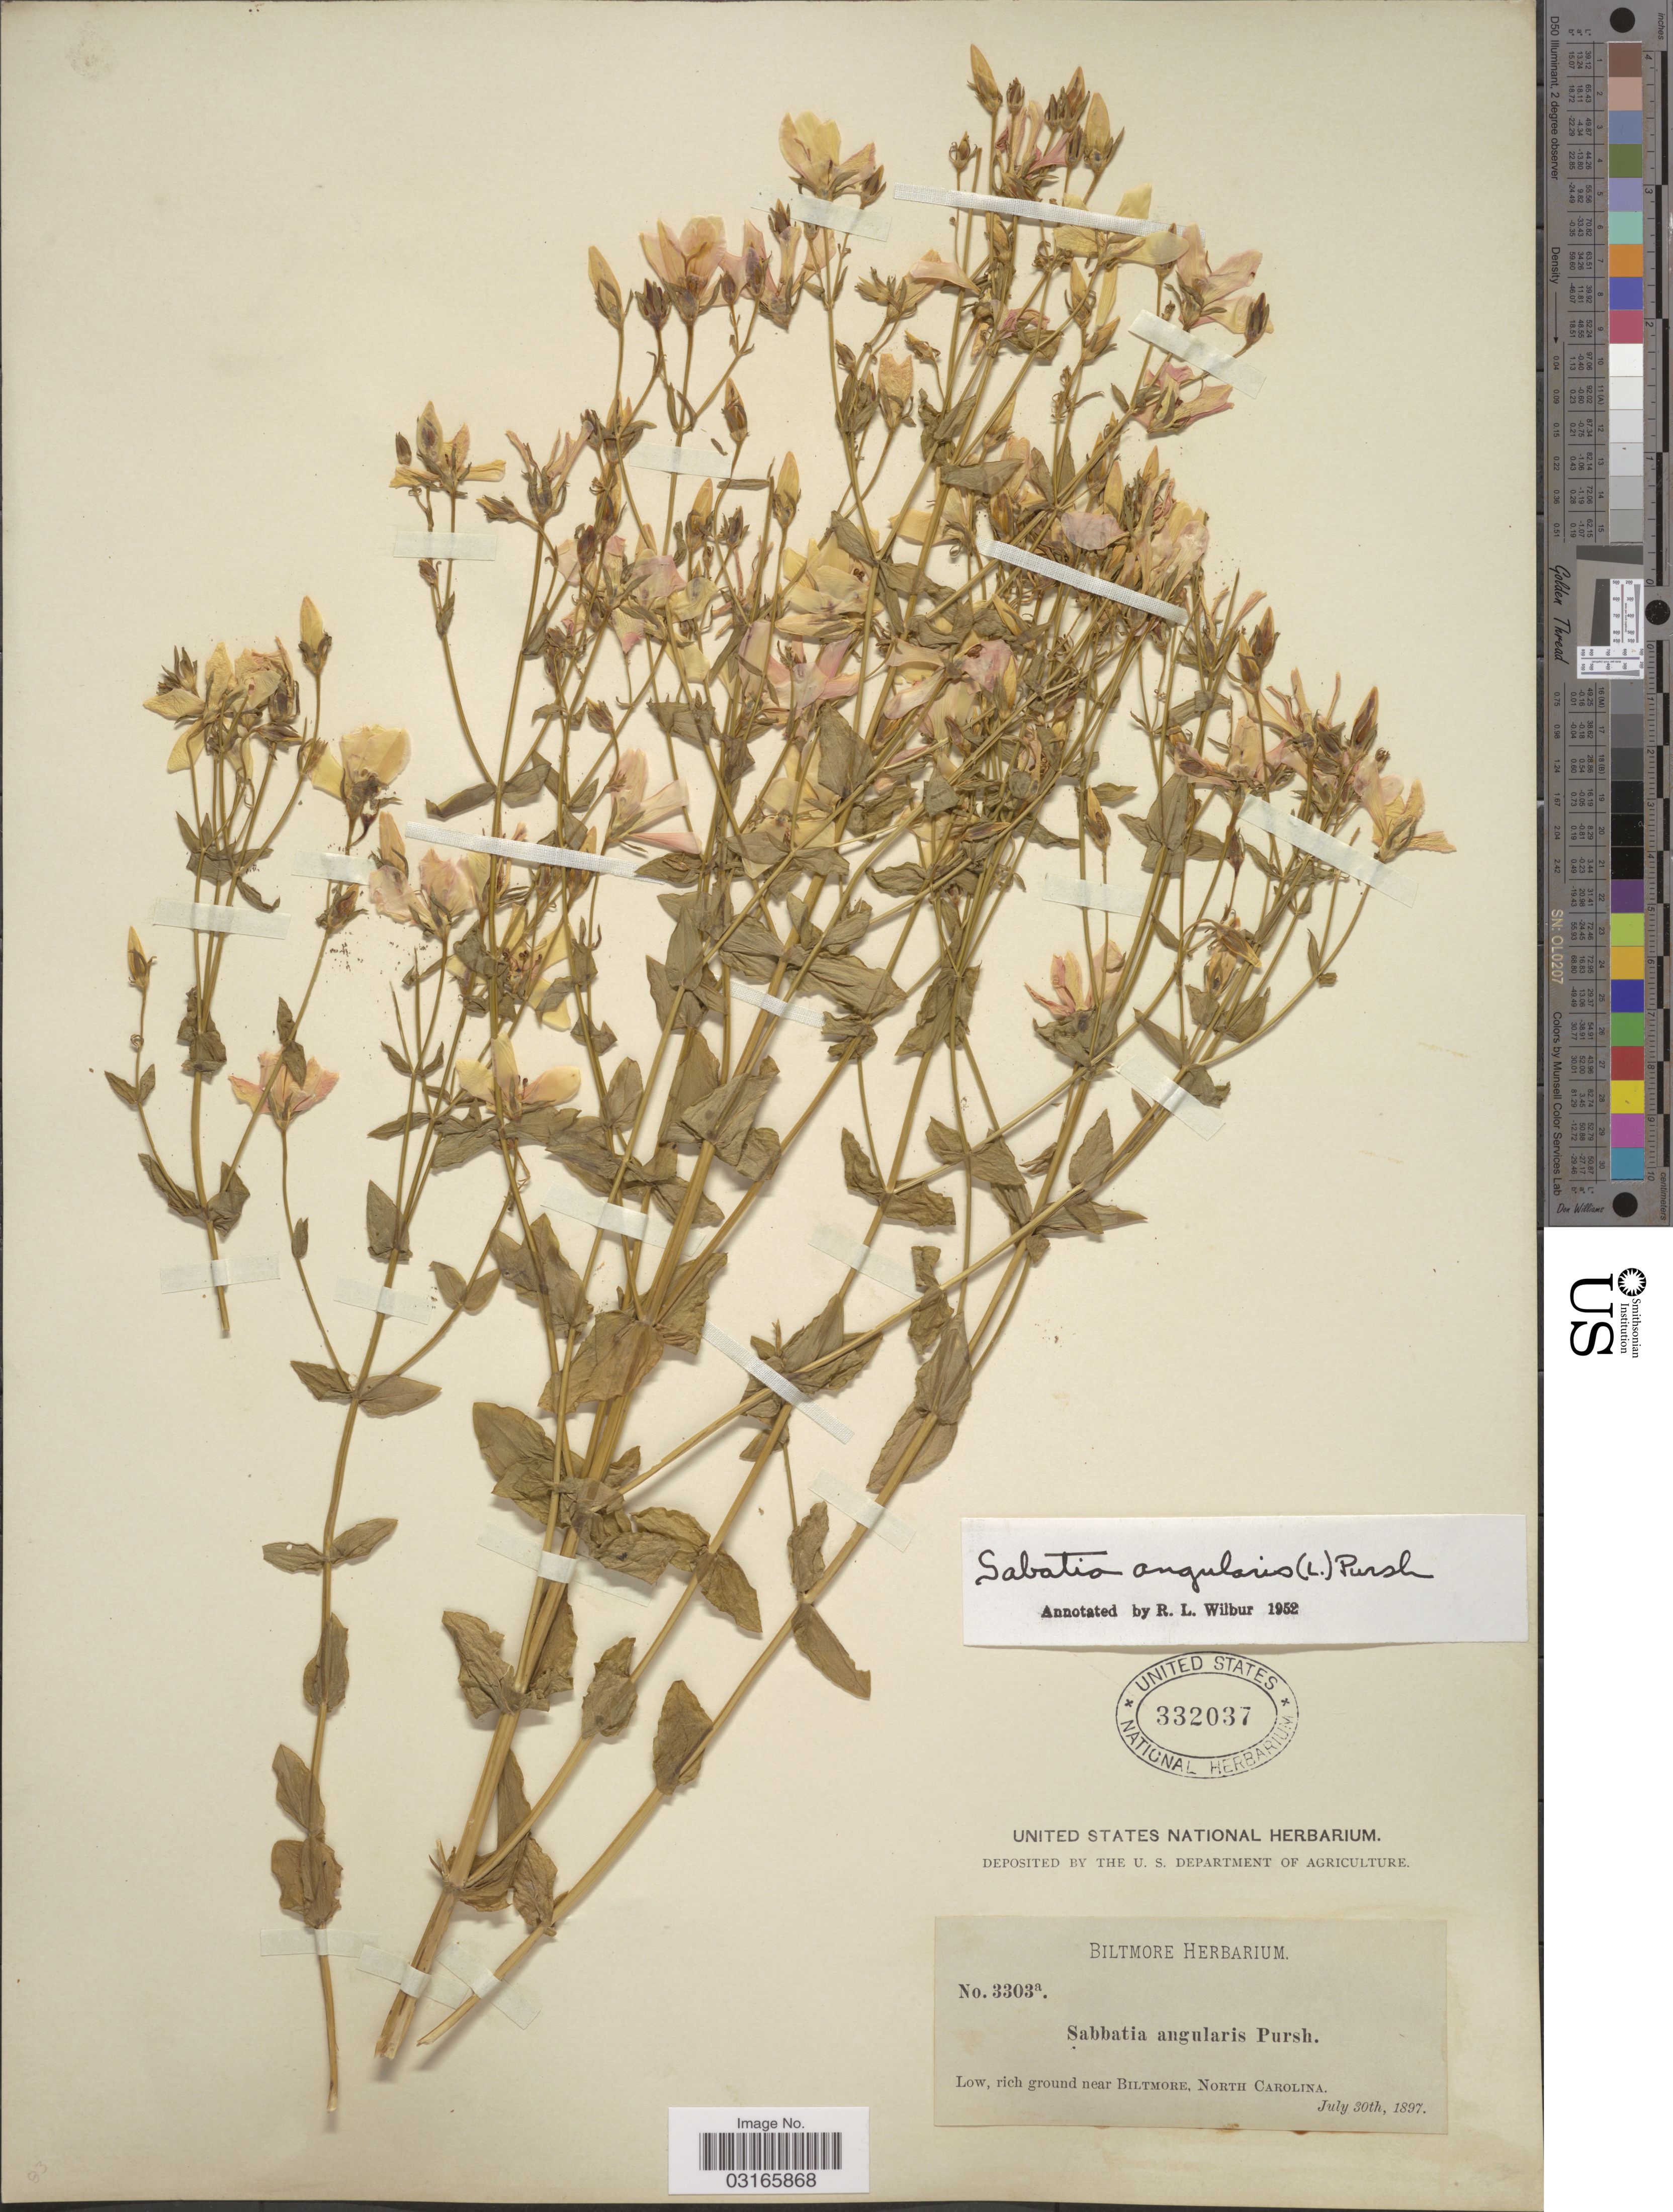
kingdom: Plantae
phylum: Tracheophyta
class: Magnoliopsida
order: Gentianales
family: Gentianaceae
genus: Sabatia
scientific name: Sabatia angularis (L.) Pursh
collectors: ex herb. Biltmore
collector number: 3303a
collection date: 1897-07-30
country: United States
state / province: North Carolina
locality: Low, rich ground near Biltmore.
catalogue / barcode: US 332037